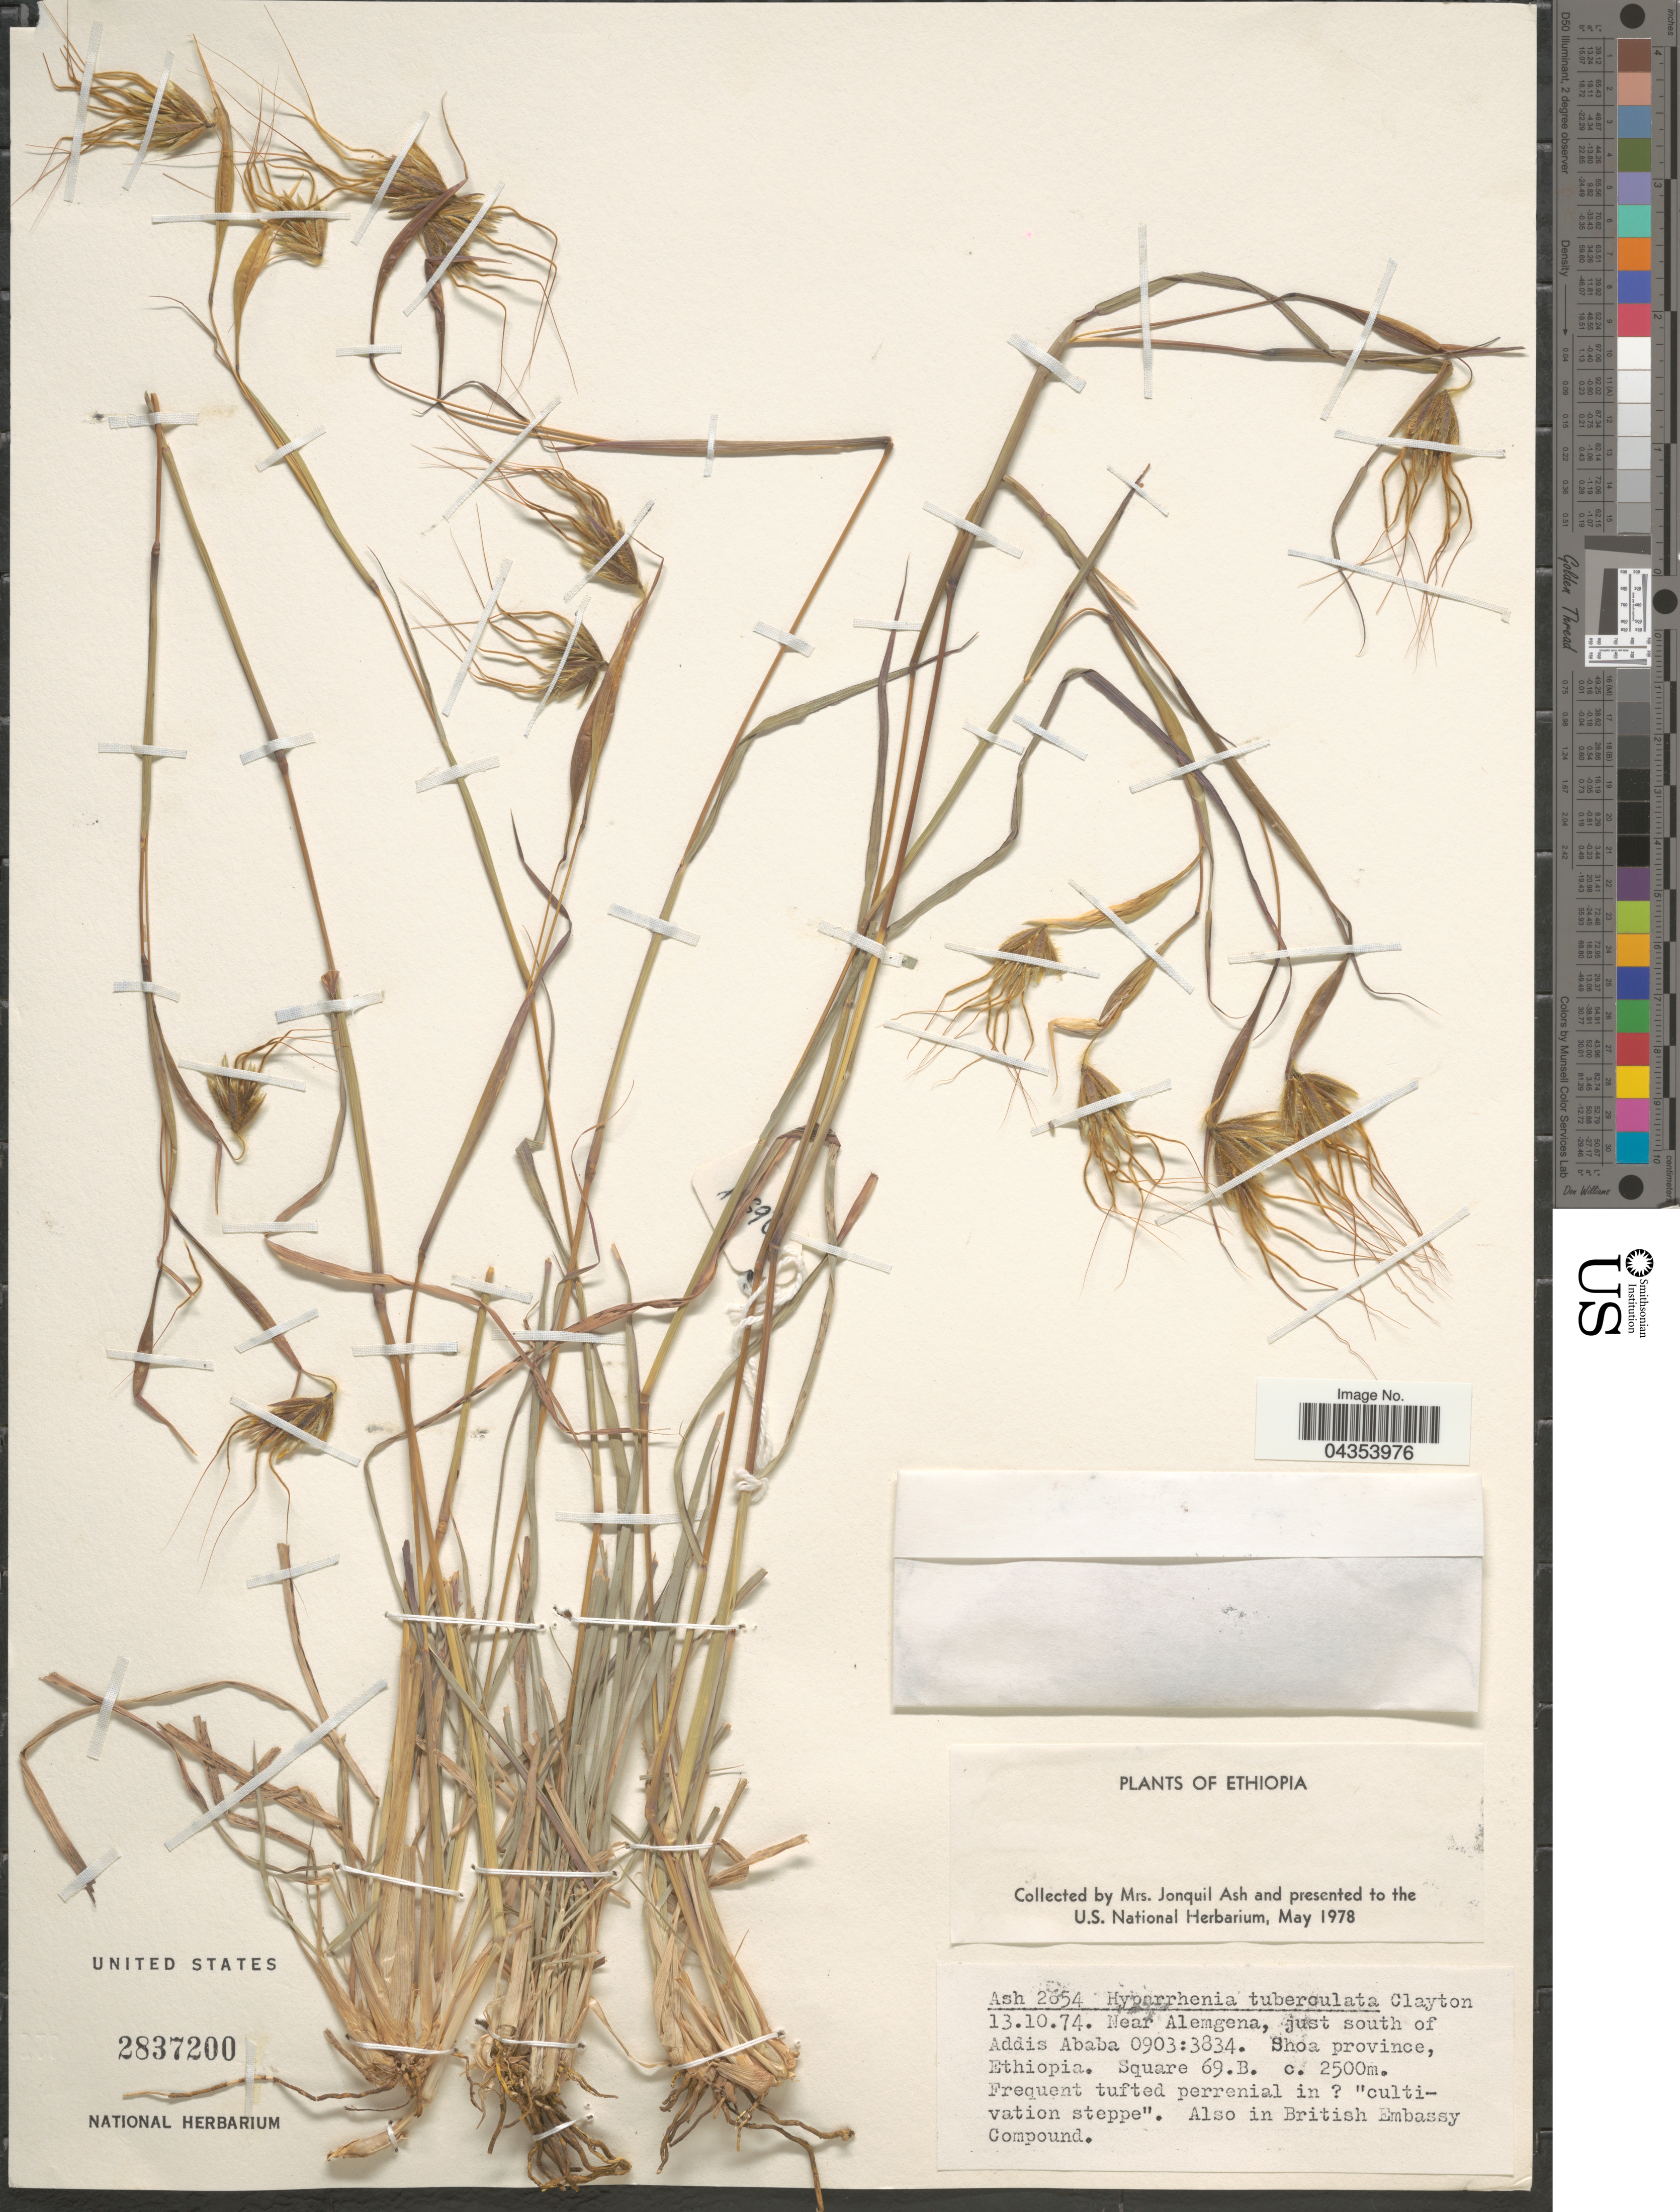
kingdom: Plantae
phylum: Tracheophyta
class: Liliopsida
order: Poales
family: Poaceae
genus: Hyparrhenia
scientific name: Hyparrhenia tuberculata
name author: Clayton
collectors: J. Ash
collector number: Ash 2654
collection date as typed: Transcribed d/m/y: 13/10/74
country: Ethiopia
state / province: Addis Ababa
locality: Near Alemgena, just north of Addis Ababa 0903:3834. Shoa Province.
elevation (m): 2500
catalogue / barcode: US 2837200